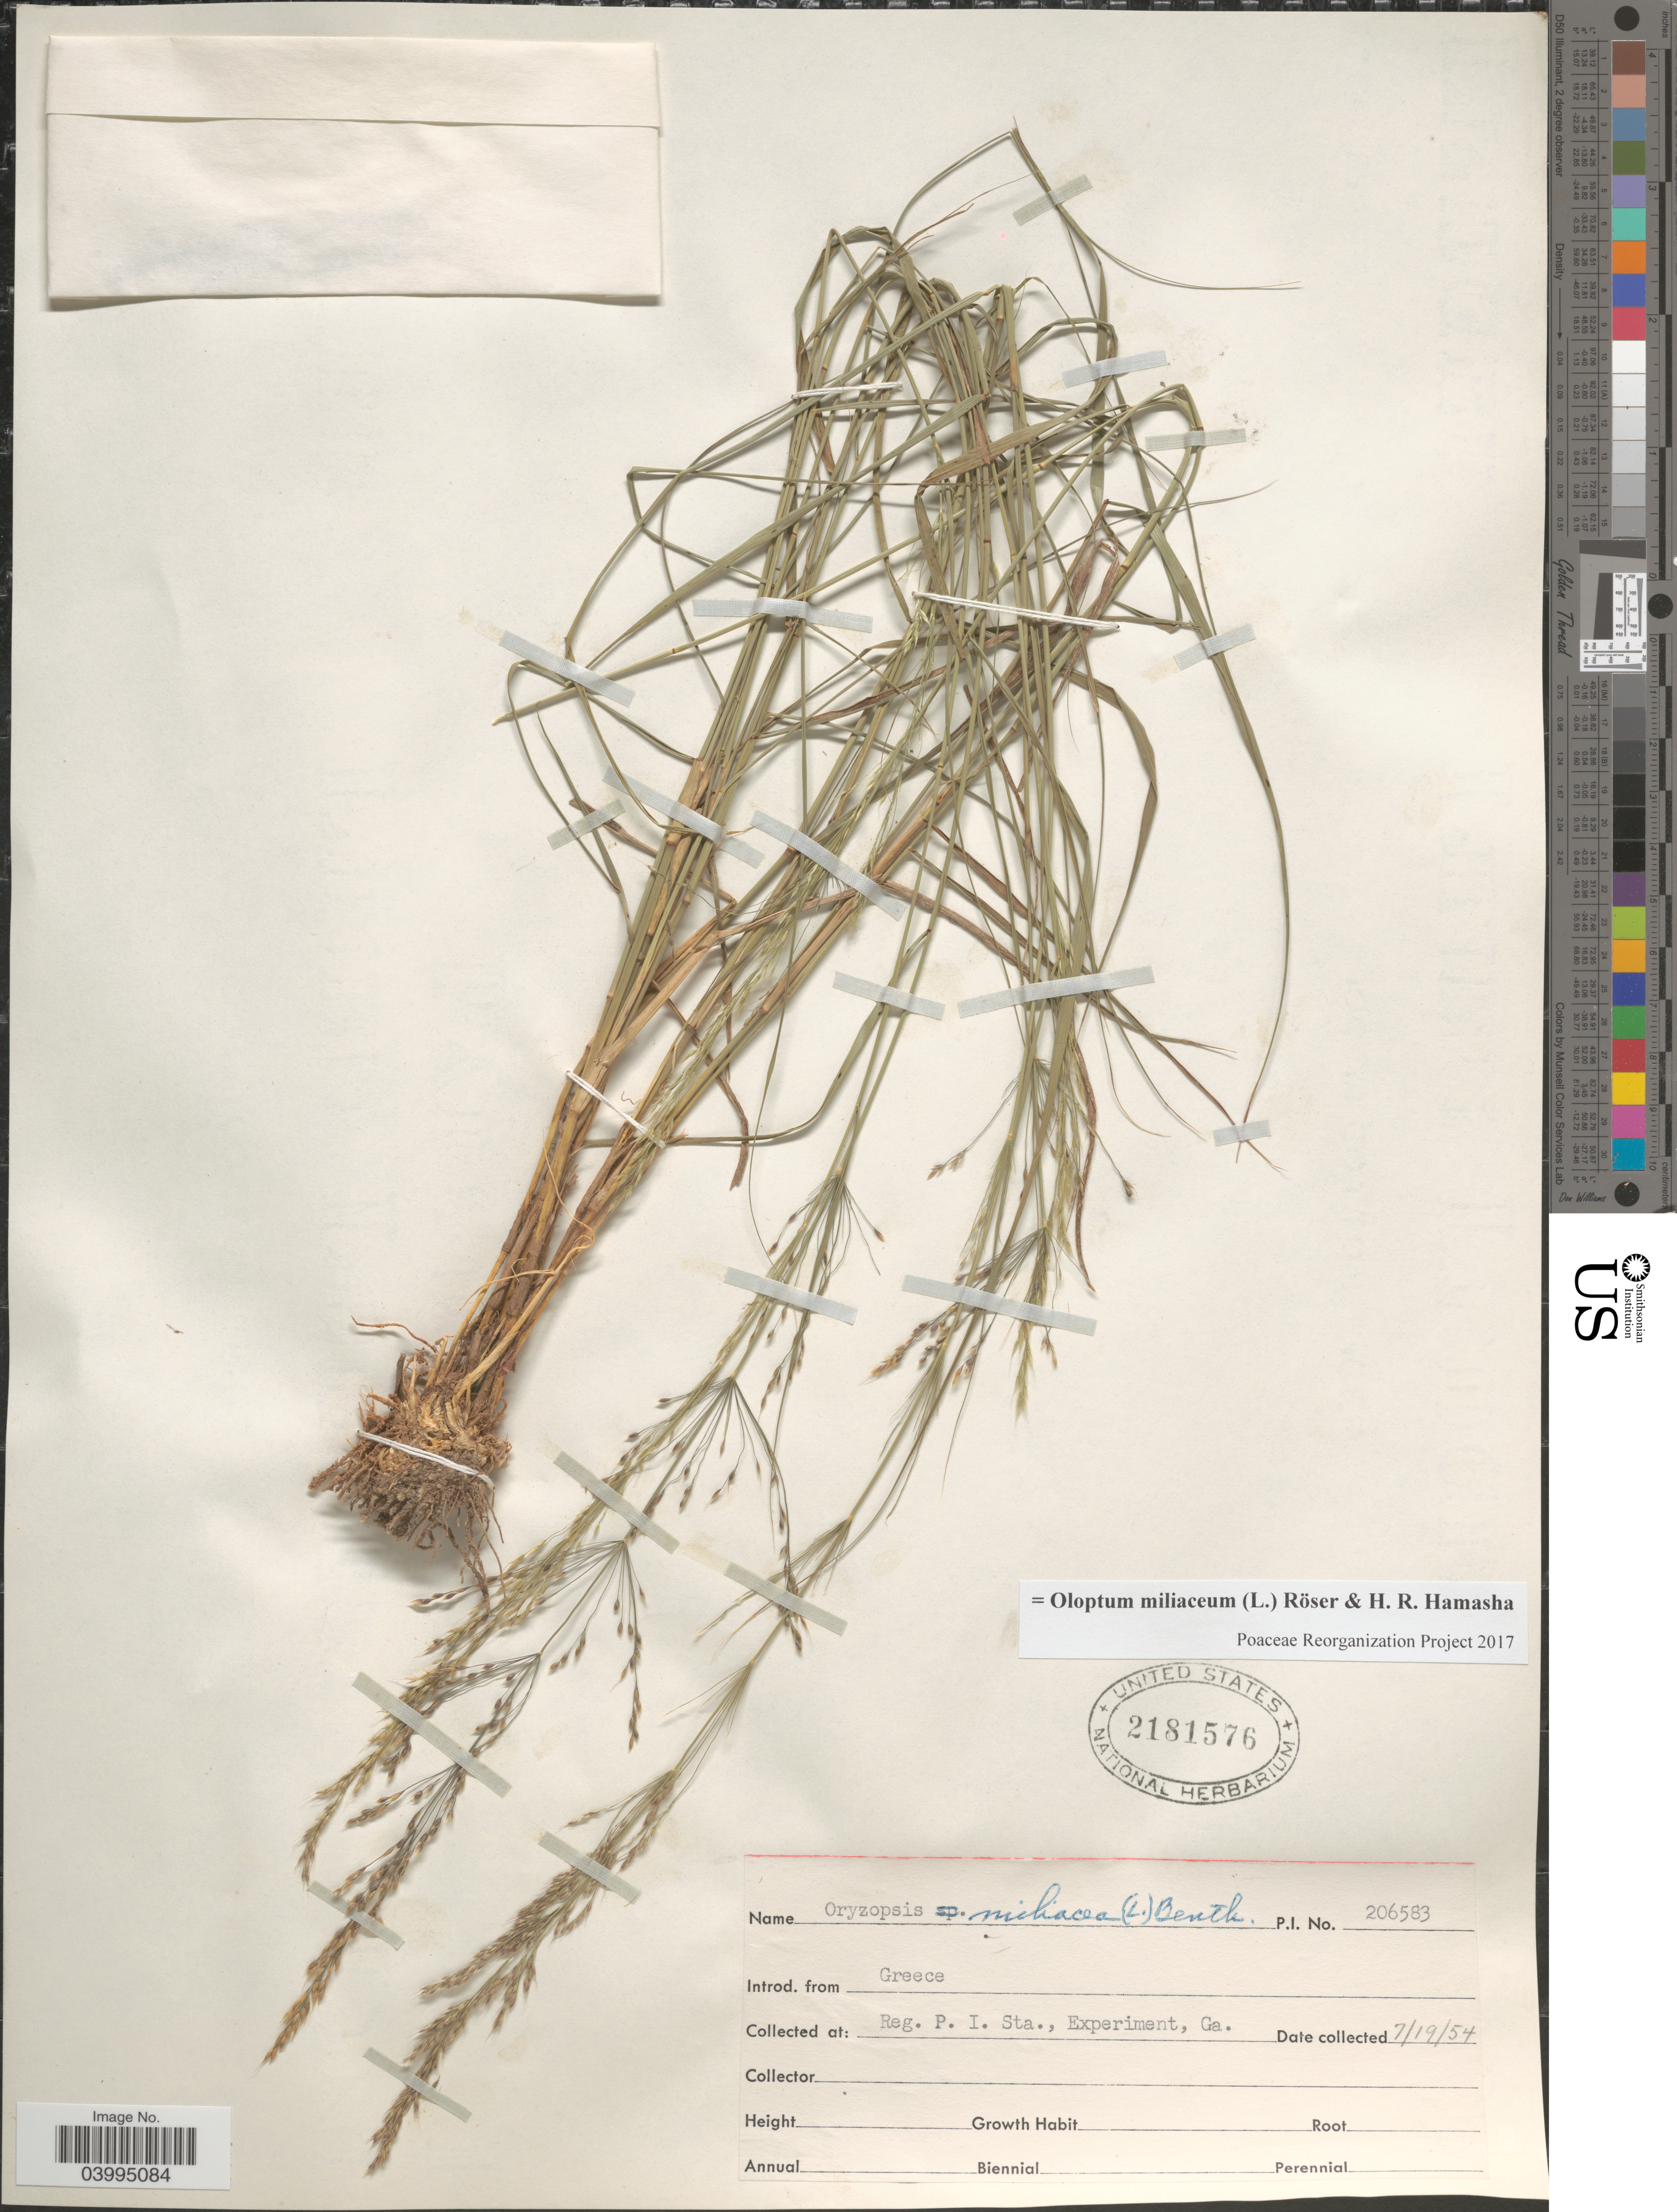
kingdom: Plantae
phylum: Tracheophyta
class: Liliopsida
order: Poales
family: Poaceae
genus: Oloptum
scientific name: Oloptum miliaceum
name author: Röser & H. R. Hamasha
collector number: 206583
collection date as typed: Transcribed d/m/y: 19/7/54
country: United States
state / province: Georgia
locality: Reg. P. I. Sta., Experiment.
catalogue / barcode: US 2181576